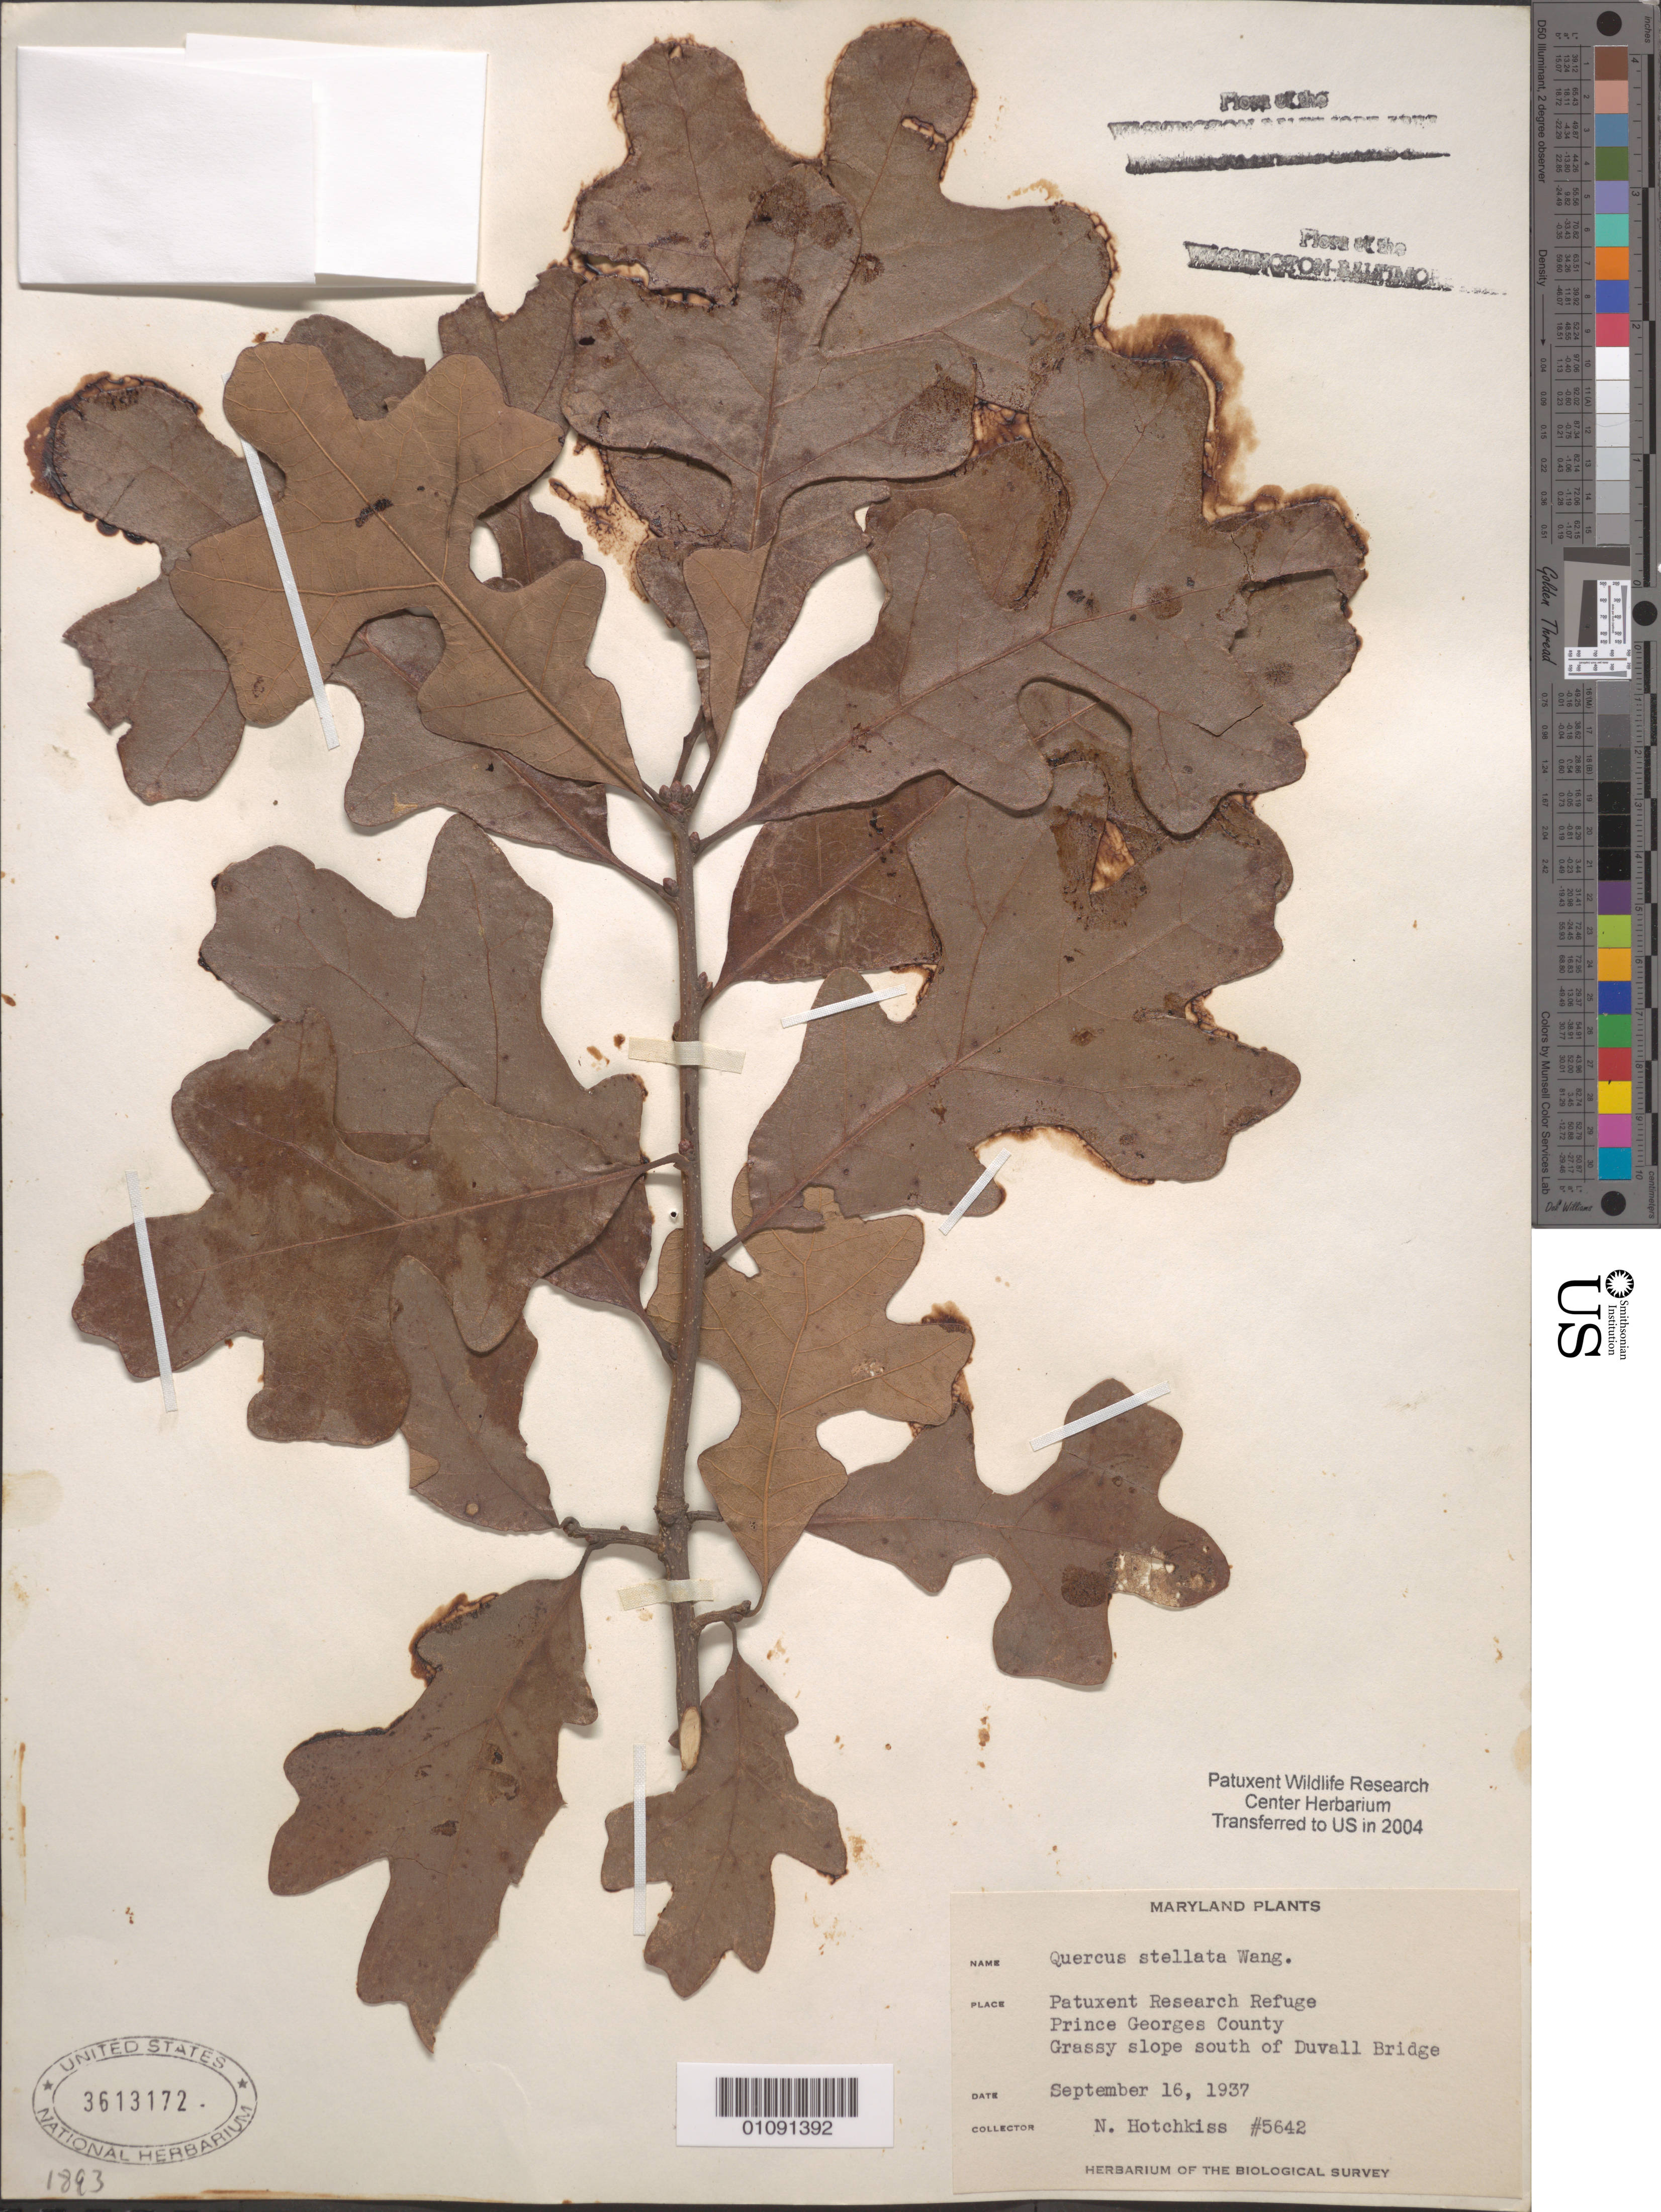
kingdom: Plantae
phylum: Tracheophyta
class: Magnoliopsida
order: Fagales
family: Fagaceae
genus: Quercus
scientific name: Quercus stellata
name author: Wangenh.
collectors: N. Hotchkiss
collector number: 5642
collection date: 1937-09-16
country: United States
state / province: Maryland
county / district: Prince George's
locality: Patuxent Wildlife Refuge. S. of Duvall Bridge.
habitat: Grassy slope.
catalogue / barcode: US 3613172